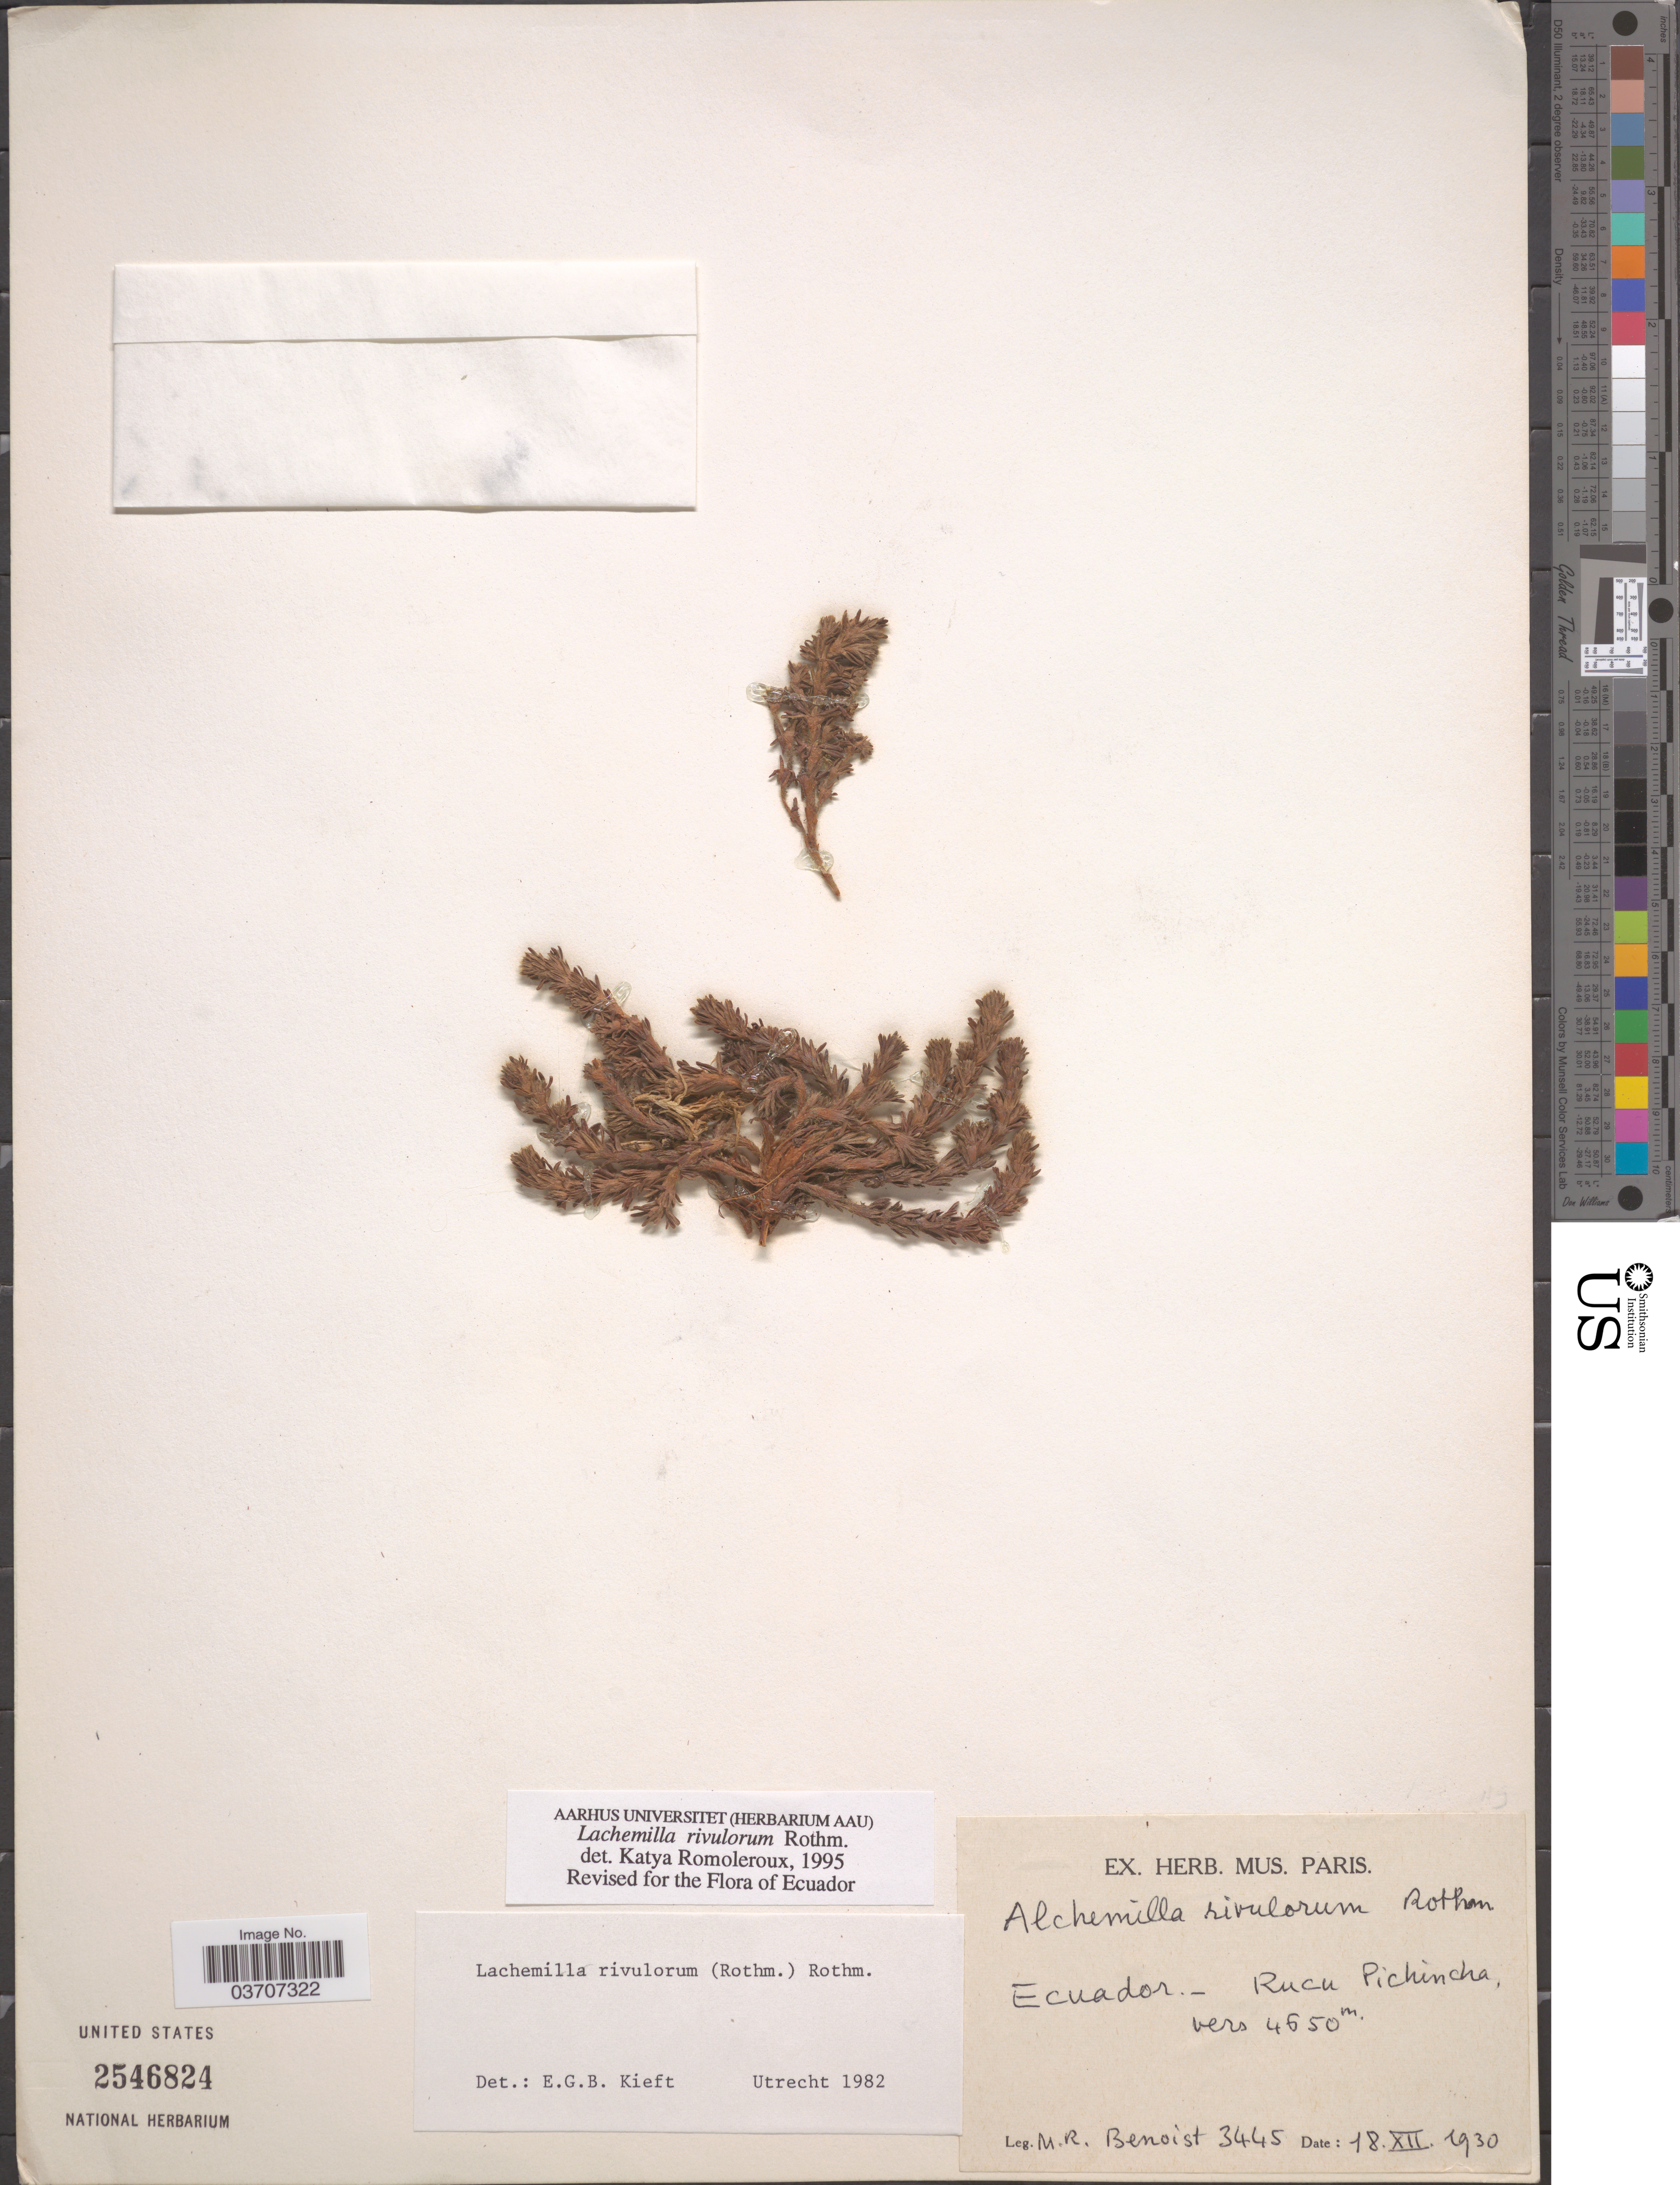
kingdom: Plantae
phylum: Tracheophyta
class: Magnoliopsida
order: Rosales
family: Rosaceae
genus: Lachemilla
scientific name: Lachemilla rivulorum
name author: Rothm.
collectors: M. Benoist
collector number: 3445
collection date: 1930-12-18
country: Ecuador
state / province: Pichincha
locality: Rucu.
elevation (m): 4650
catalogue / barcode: US 2546824